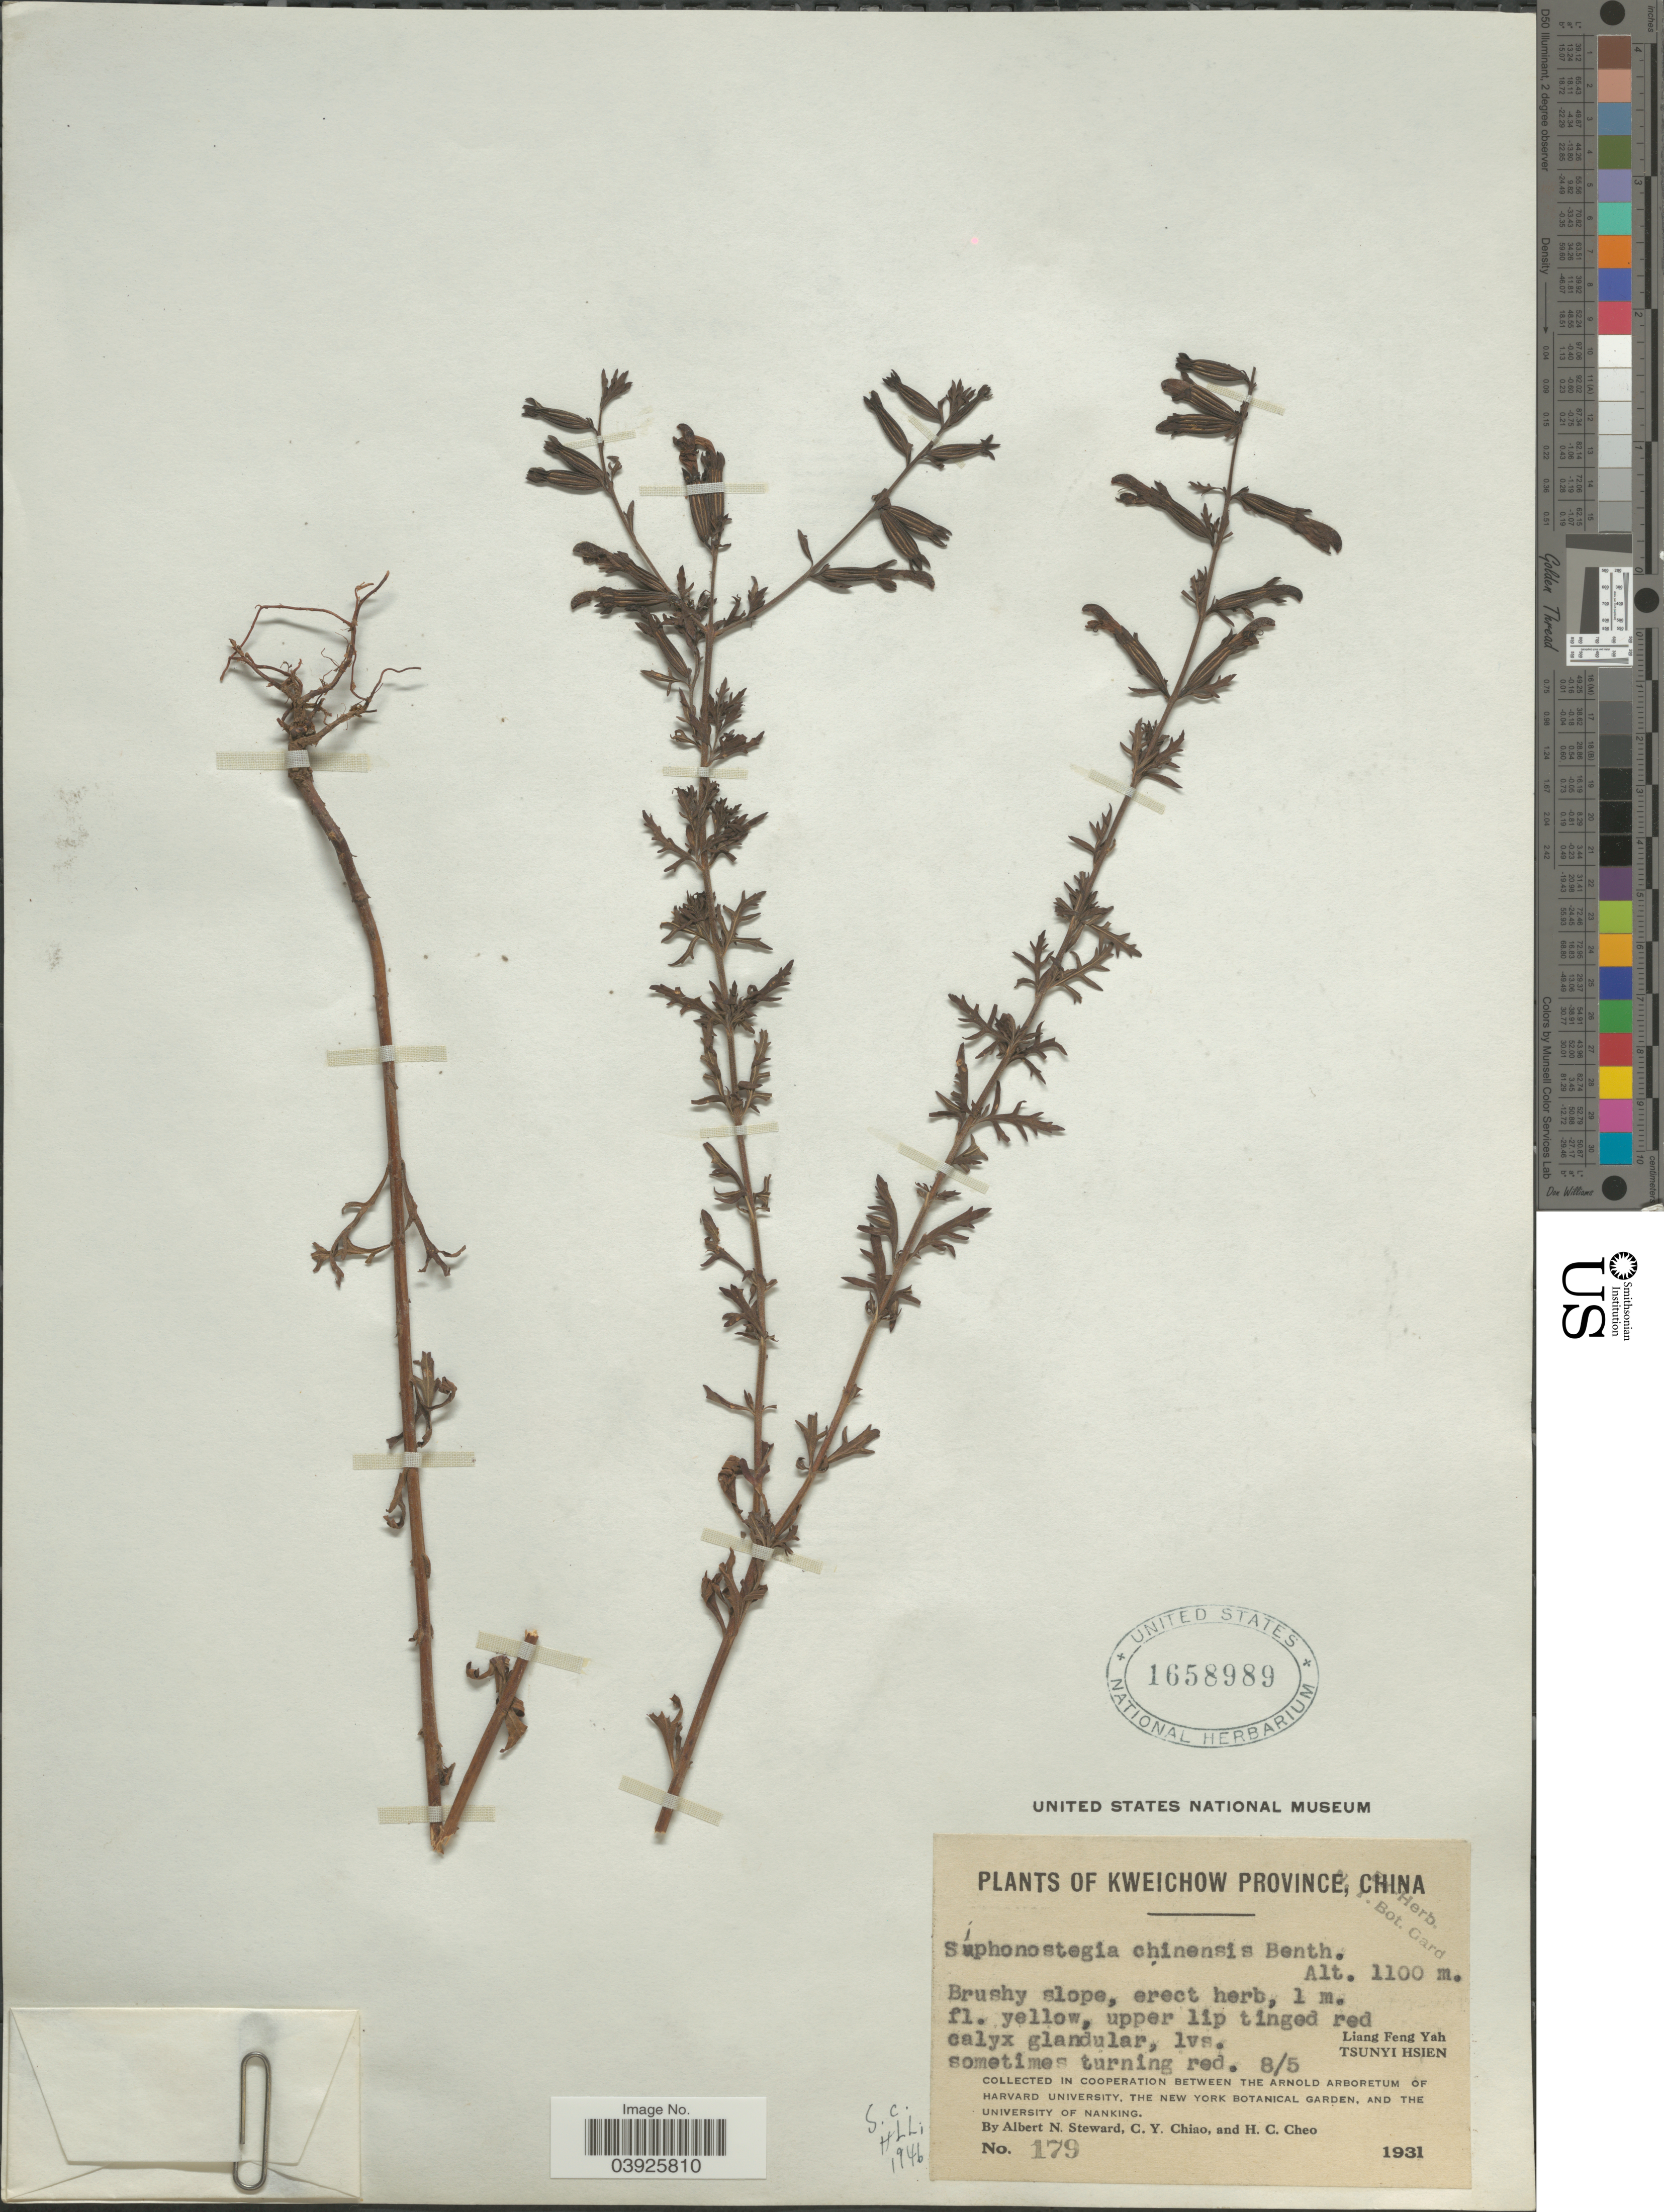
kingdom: Plantae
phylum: Tracheophyta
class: Magnoliopsida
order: Lamiales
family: Orobanchaceae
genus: Siphonostegia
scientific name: Siphonostegia chinensis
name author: Benth.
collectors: A. N. Steward, C. Y. Chiao & H. Cheo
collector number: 179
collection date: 1931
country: China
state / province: Guizhou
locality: Kweichow Province. Liang Feng Yah. Tsunyi Hsien.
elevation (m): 1100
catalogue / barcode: US 1658989